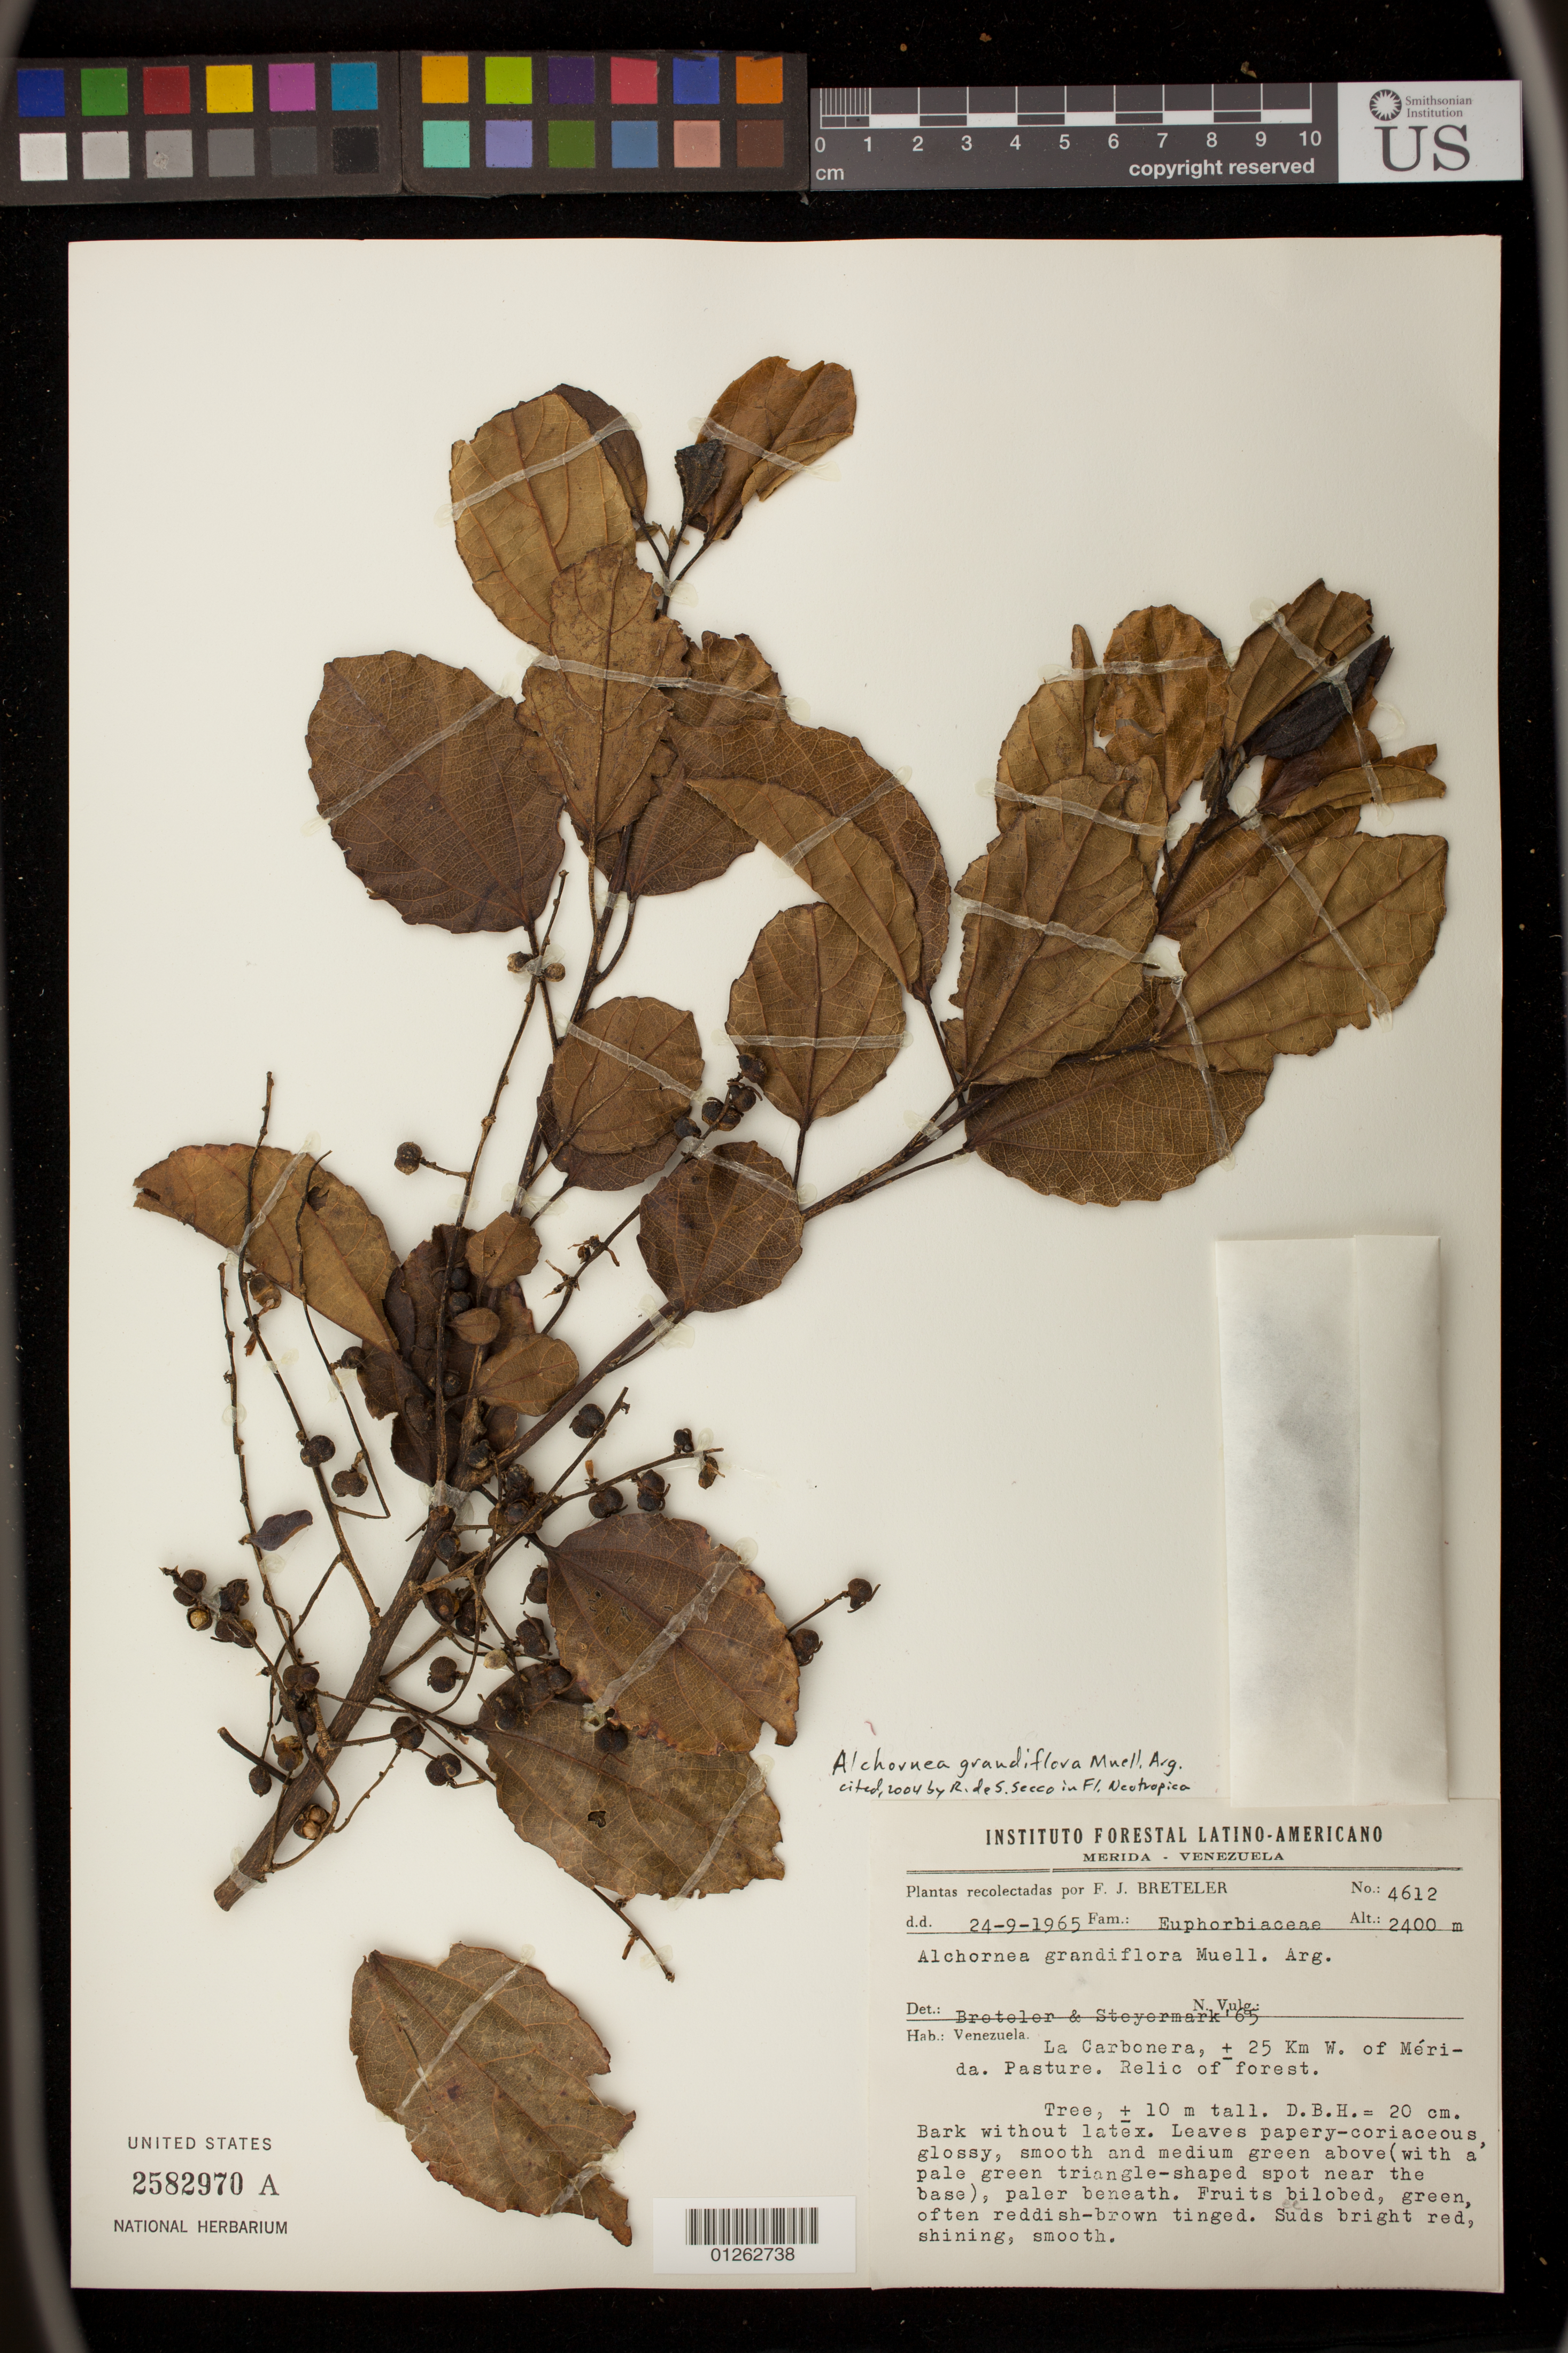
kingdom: Plantae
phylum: Tracheophyta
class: Magnoliopsida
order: Malpighiales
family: Euphorbiaceae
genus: Alchornea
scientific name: Alchornea grandiflora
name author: Müll. Arg.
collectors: F. J. Breteler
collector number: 4612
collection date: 1965-09-24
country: Venezuela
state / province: Mérida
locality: La Carbonera, +/- 25 Km W. of Merida.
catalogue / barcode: US 2582970A